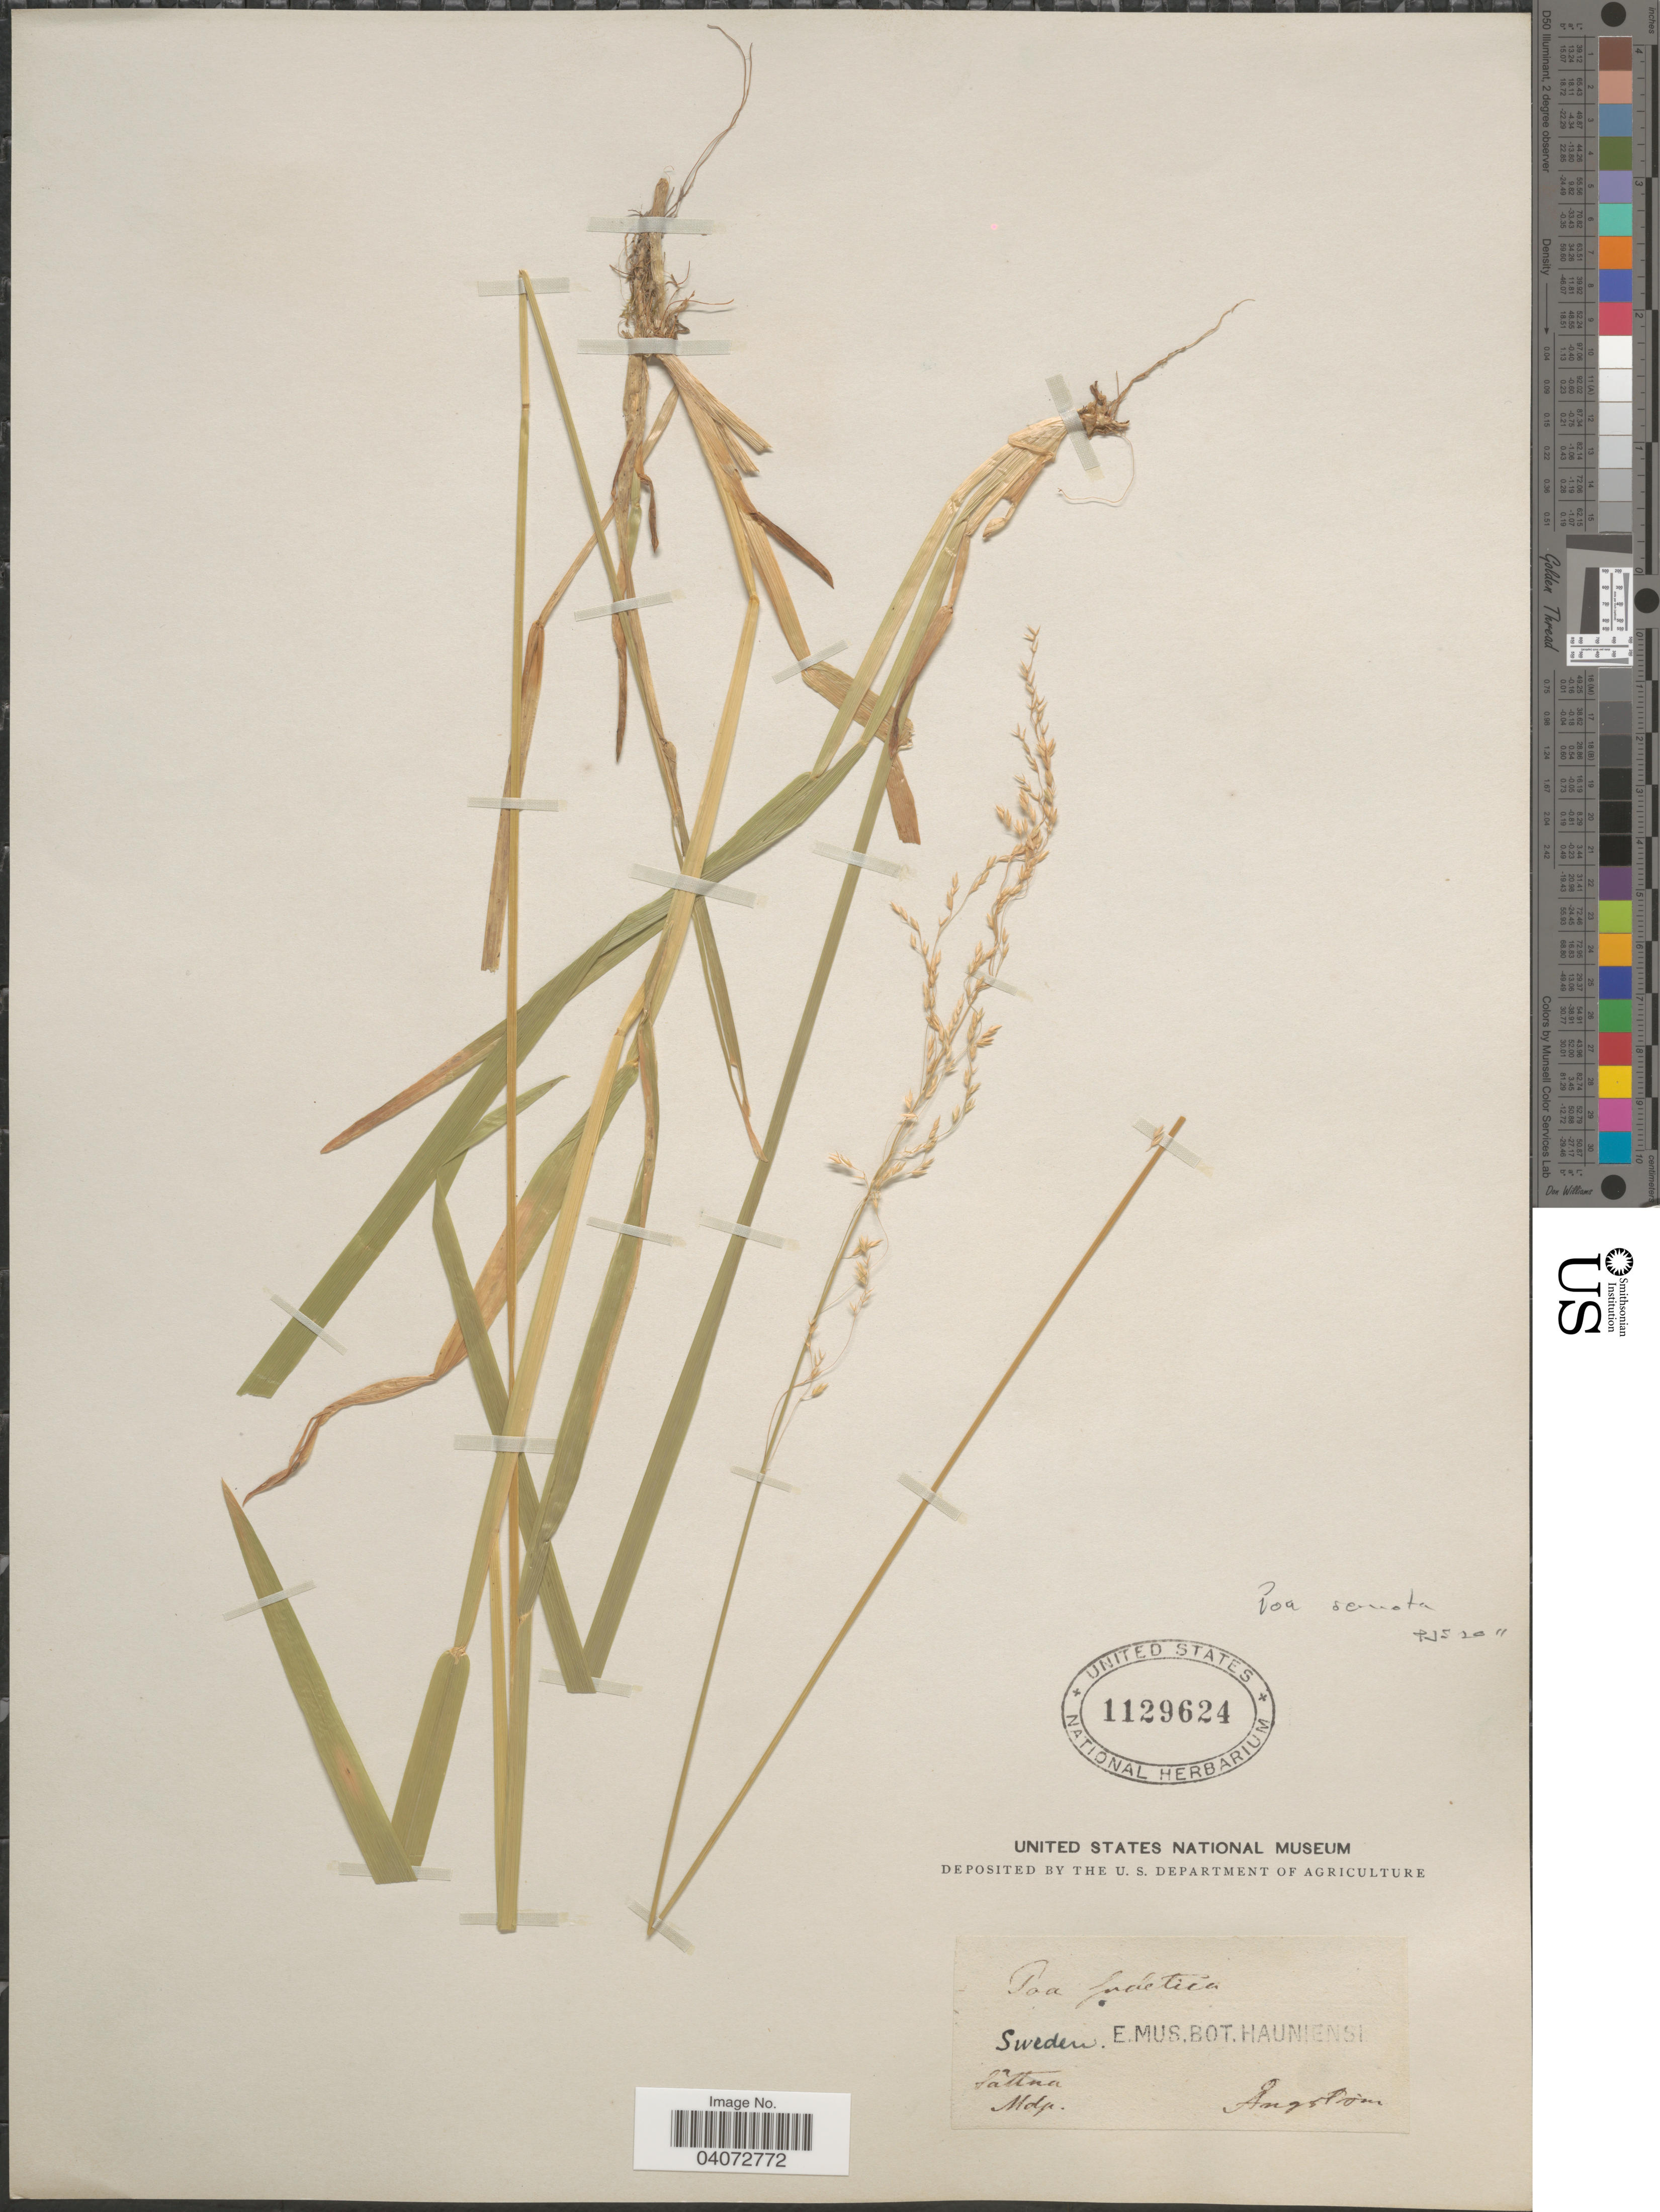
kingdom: Plantae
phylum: Tracheophyta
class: Liliopsida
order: Poales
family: Poaceae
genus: Poa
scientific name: Poa remota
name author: Forselles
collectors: Angstrom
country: Sweden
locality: Sätter. Mula.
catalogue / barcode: US 1129624